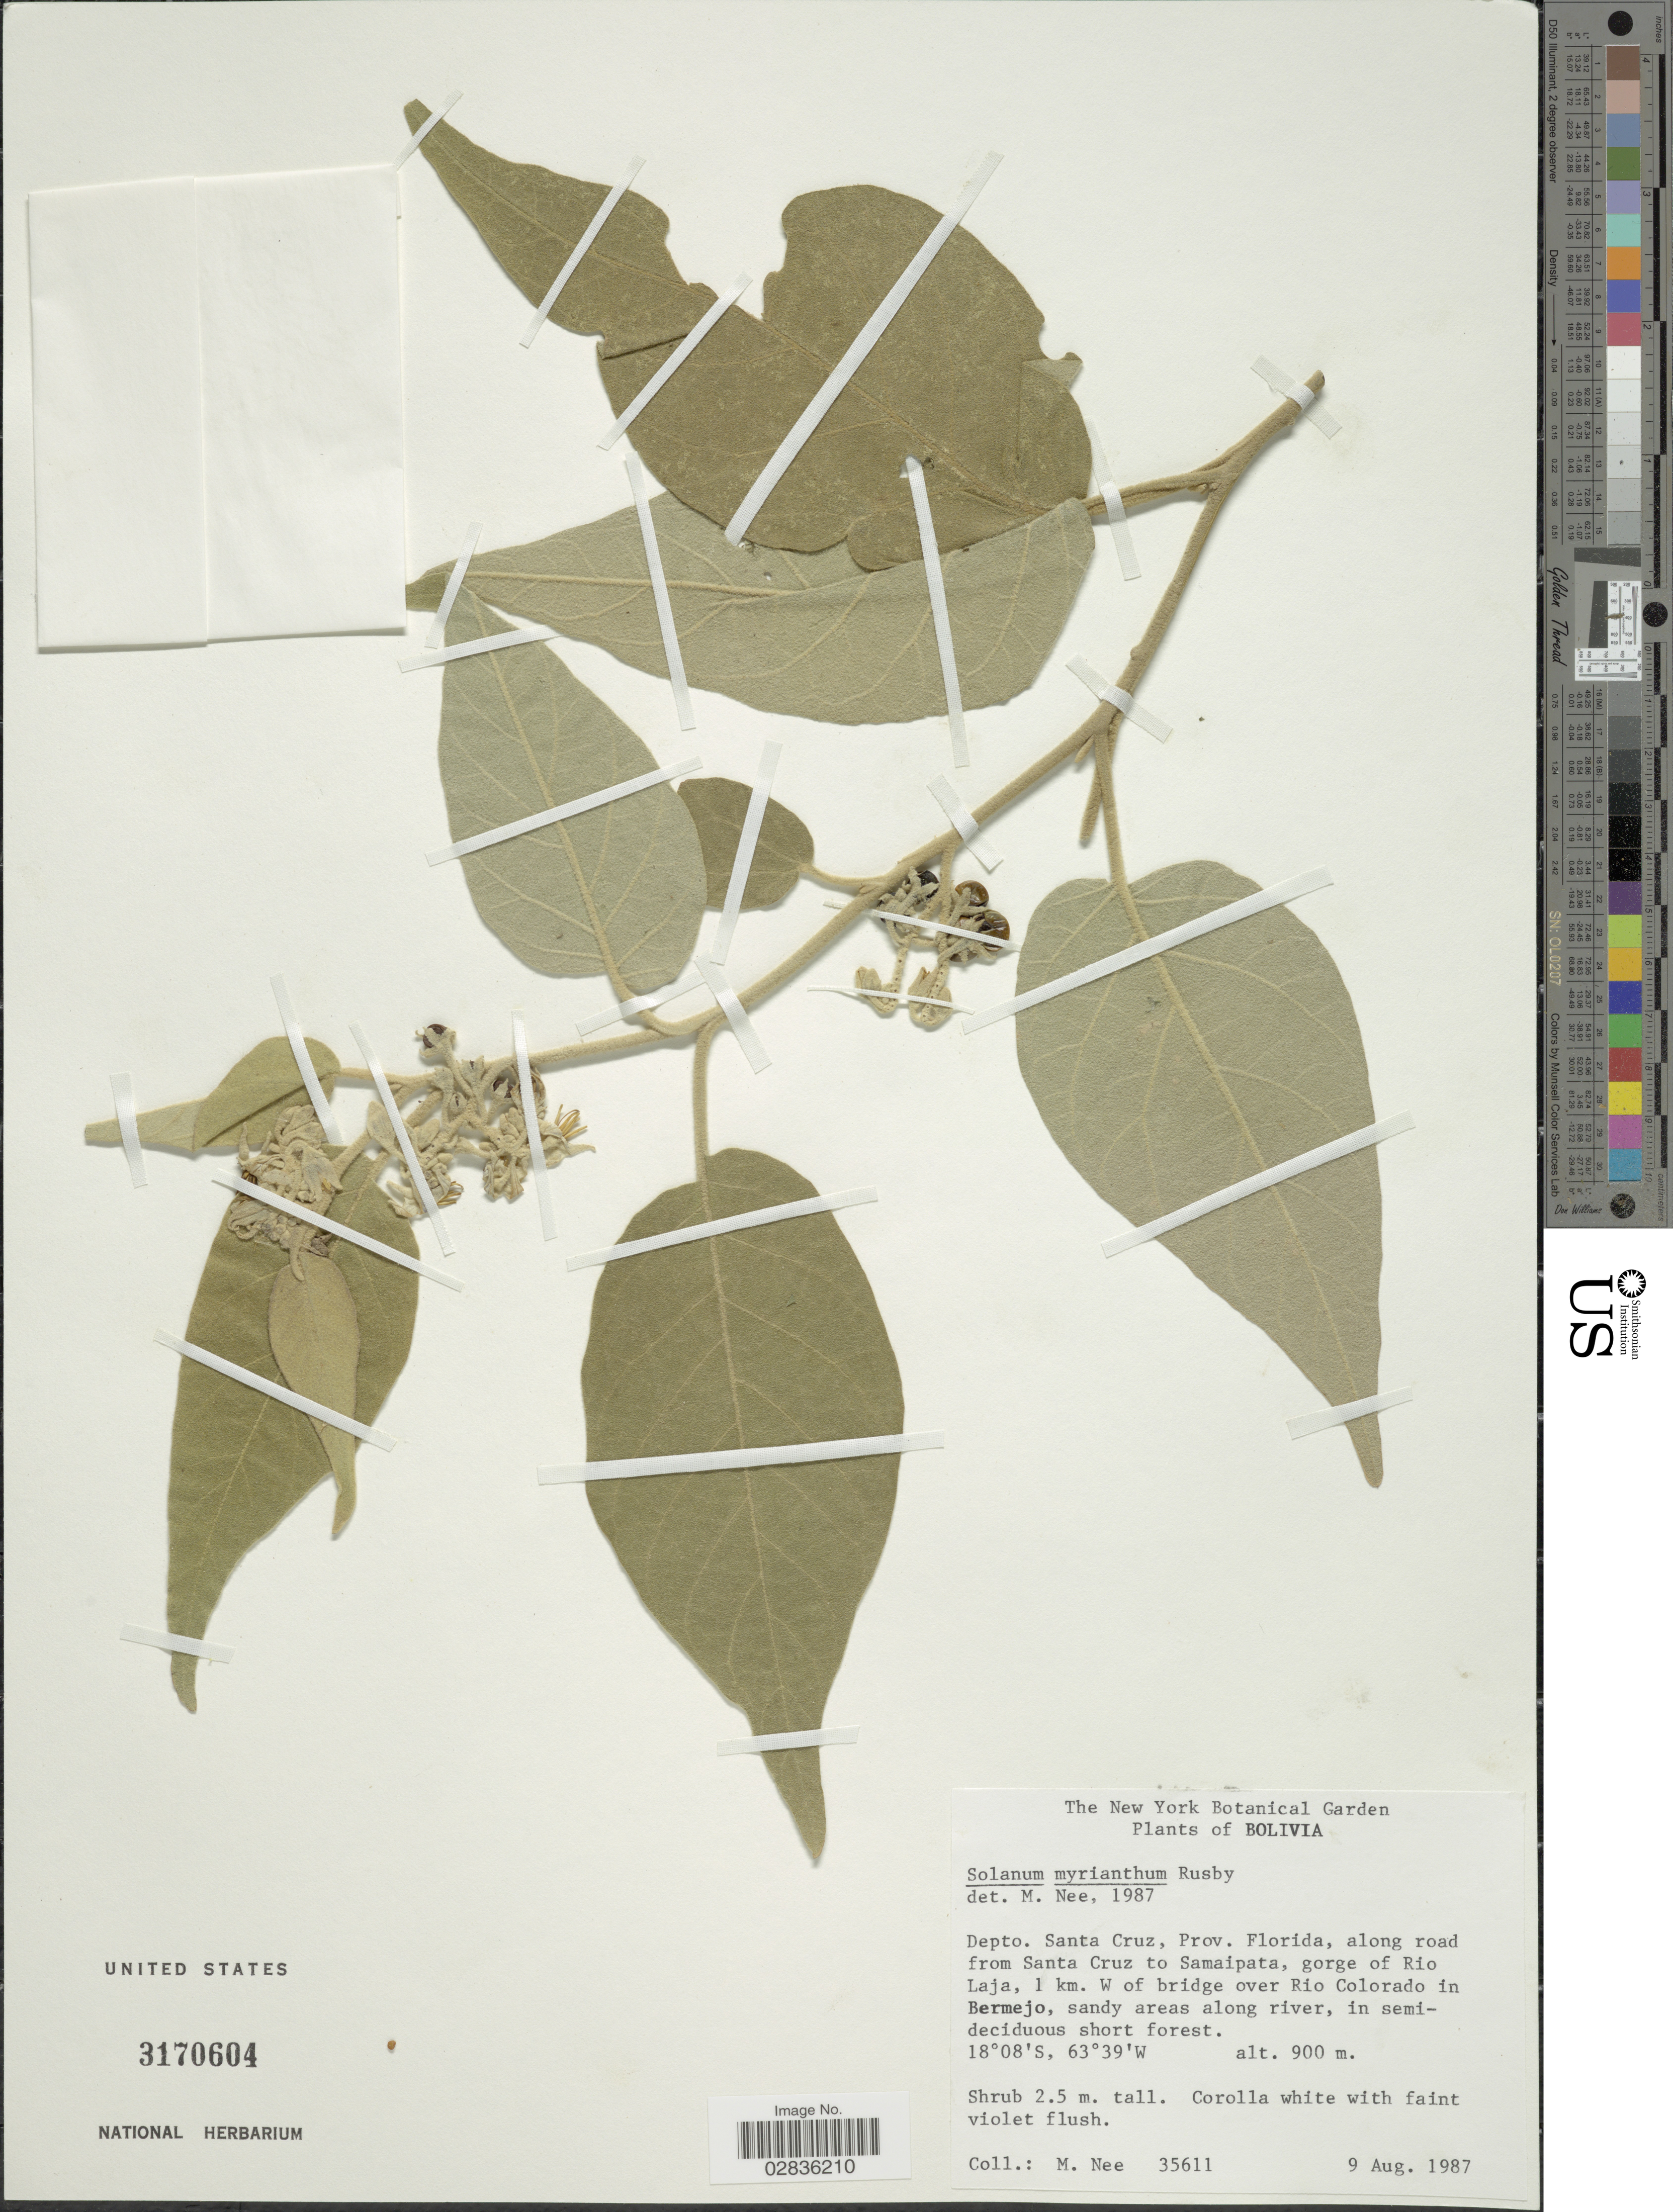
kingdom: Plantae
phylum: Tracheophyta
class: Magnoliopsida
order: Solanales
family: Solanaceae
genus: Solanum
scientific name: Solanum myrianthum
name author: Britton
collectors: M. Nee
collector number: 35611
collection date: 1987-08-09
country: Bolivia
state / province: Santa Cruz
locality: Depto. Santa Cruz, Prov. Florida, along road from Santa Cruz to Samaipata, gorge of Rio Laja, 1 km. W of bridge over Rio Colorado in Bermejo, sandy areas along river.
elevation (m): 900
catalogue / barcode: US 3170604